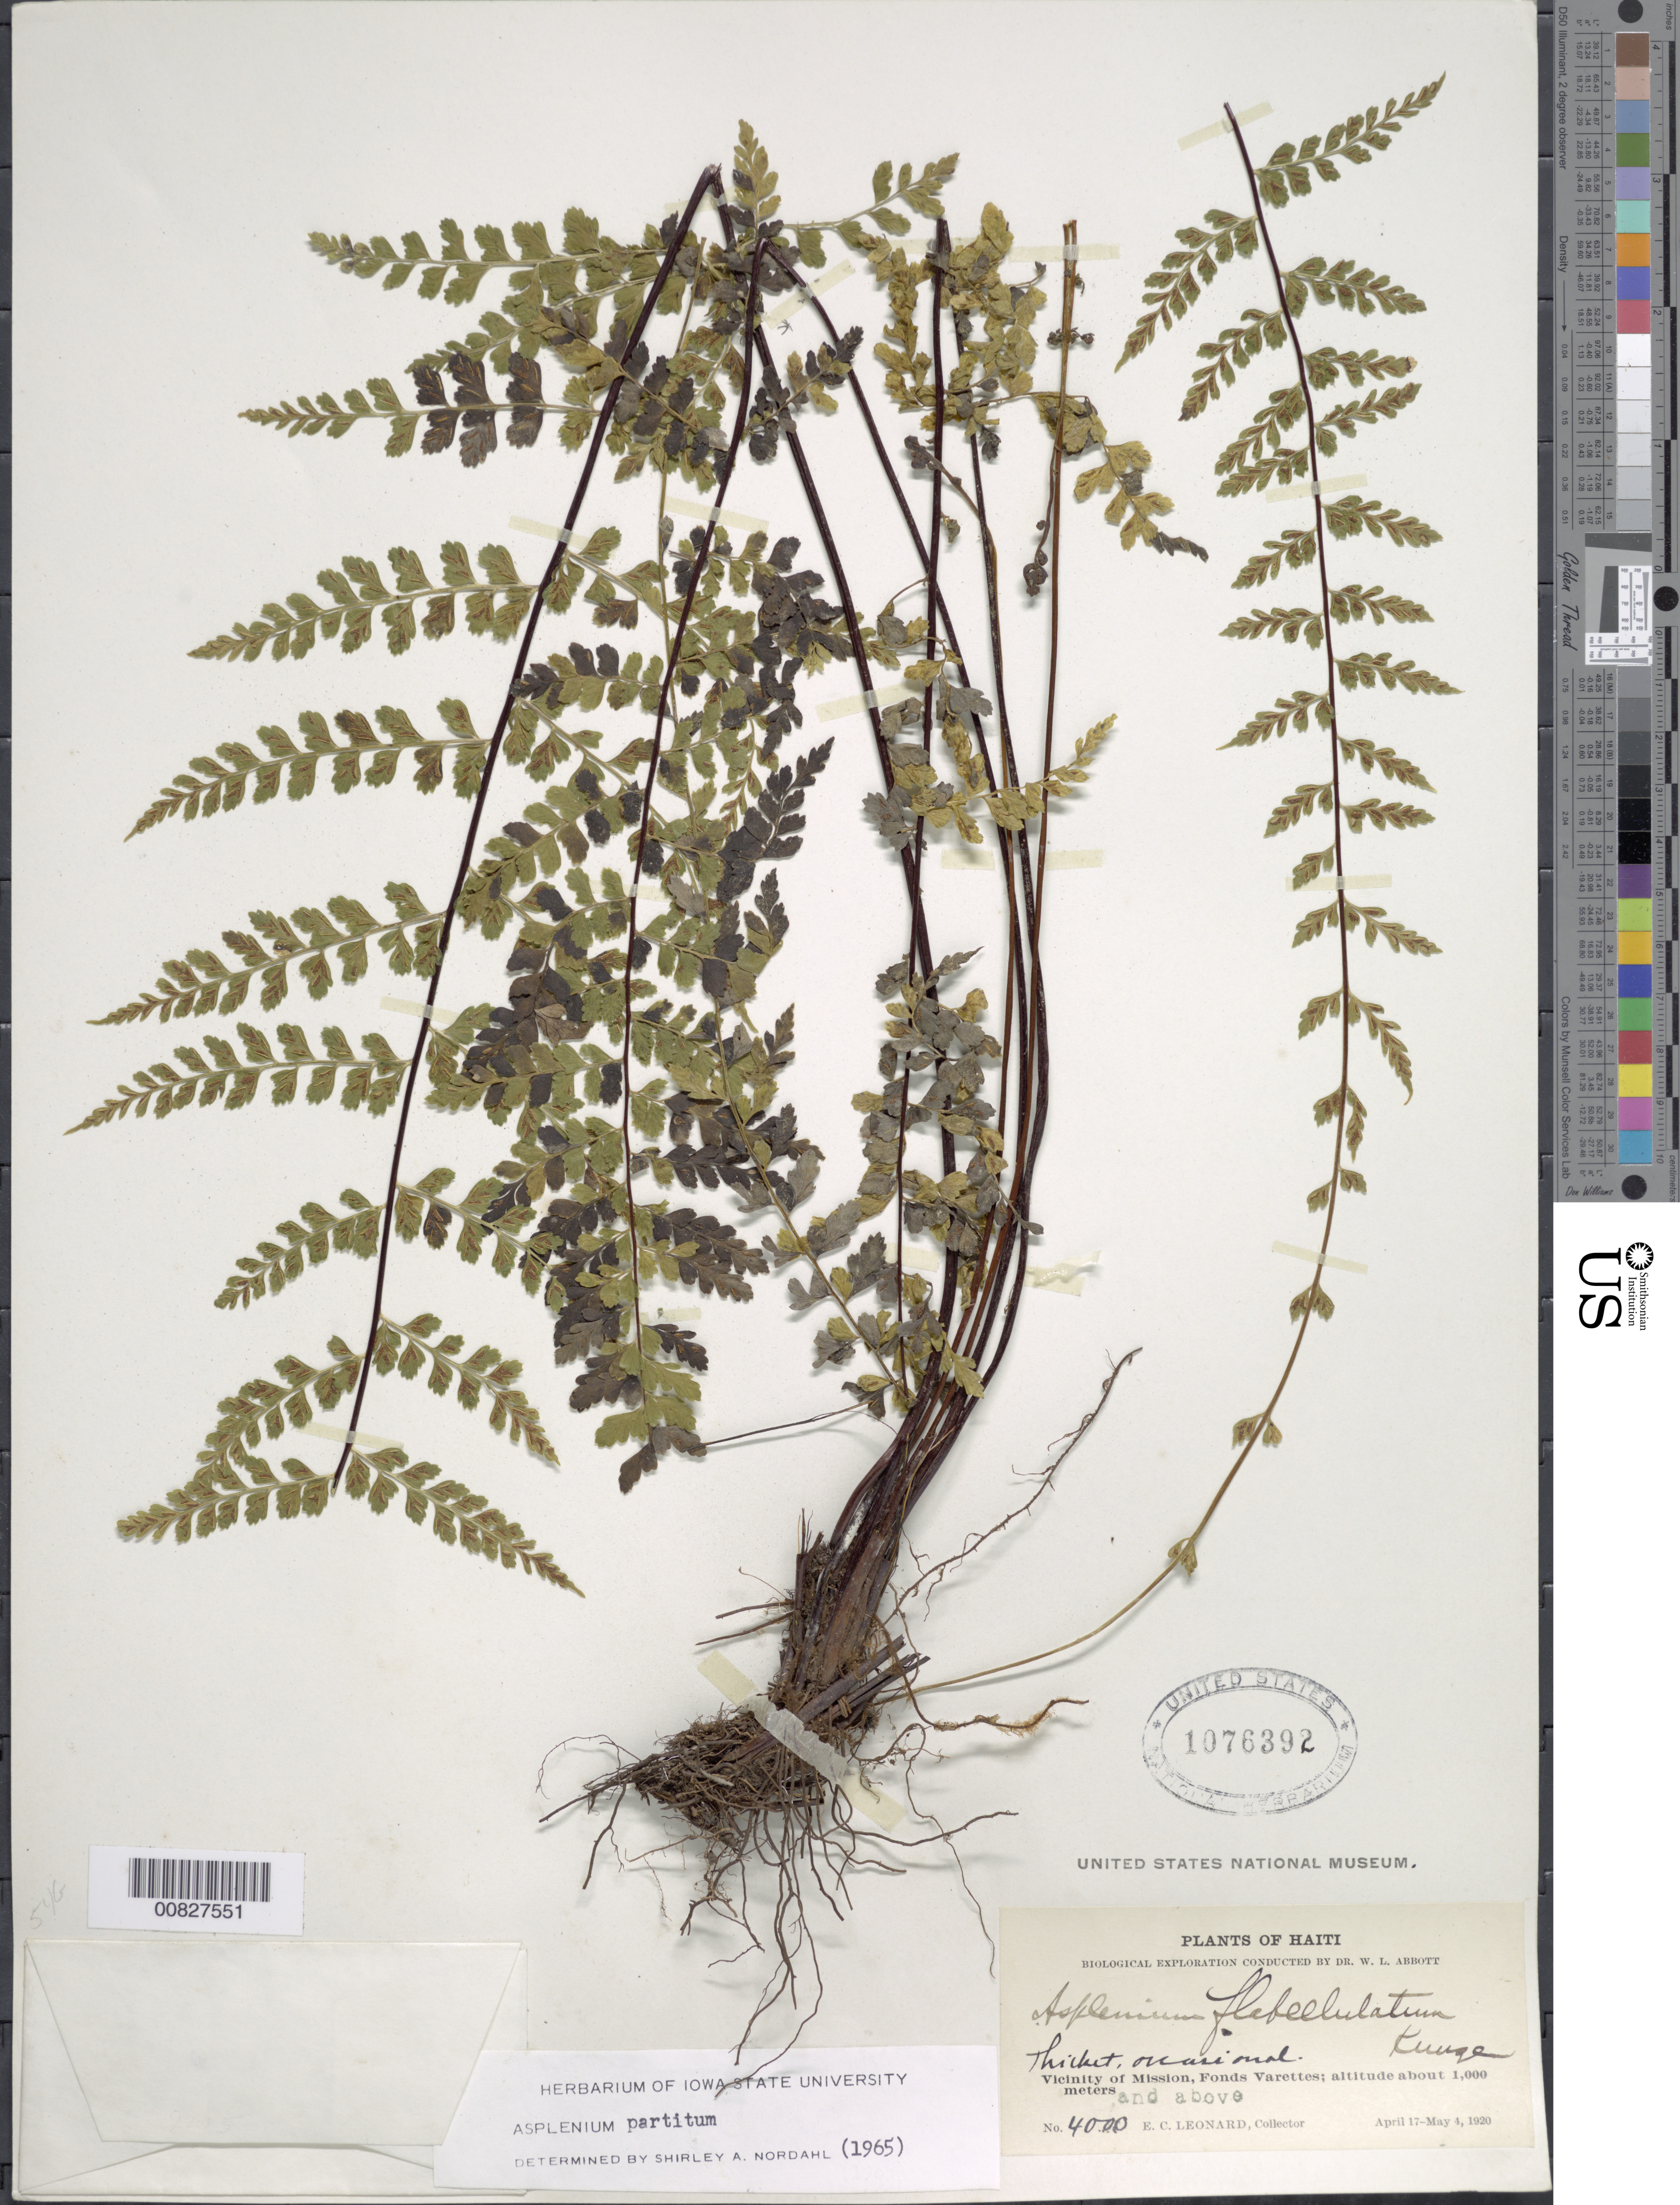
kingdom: Plantae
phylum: Tracheophyta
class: Polypodiopsida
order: Polypodiales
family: Aspleniaceae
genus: Asplenium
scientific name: Asplenium radicans var. dentatum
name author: (Klotzsch) Bonap.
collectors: E. C. Leonard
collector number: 4000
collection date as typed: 17 Apr 1920 to 04 May 1920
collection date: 1920-04-17/1920-05-04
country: Haiti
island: Hispaniola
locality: Fonds Varettes, vicinity Mission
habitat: Thicket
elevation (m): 1000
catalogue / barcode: US 1076392